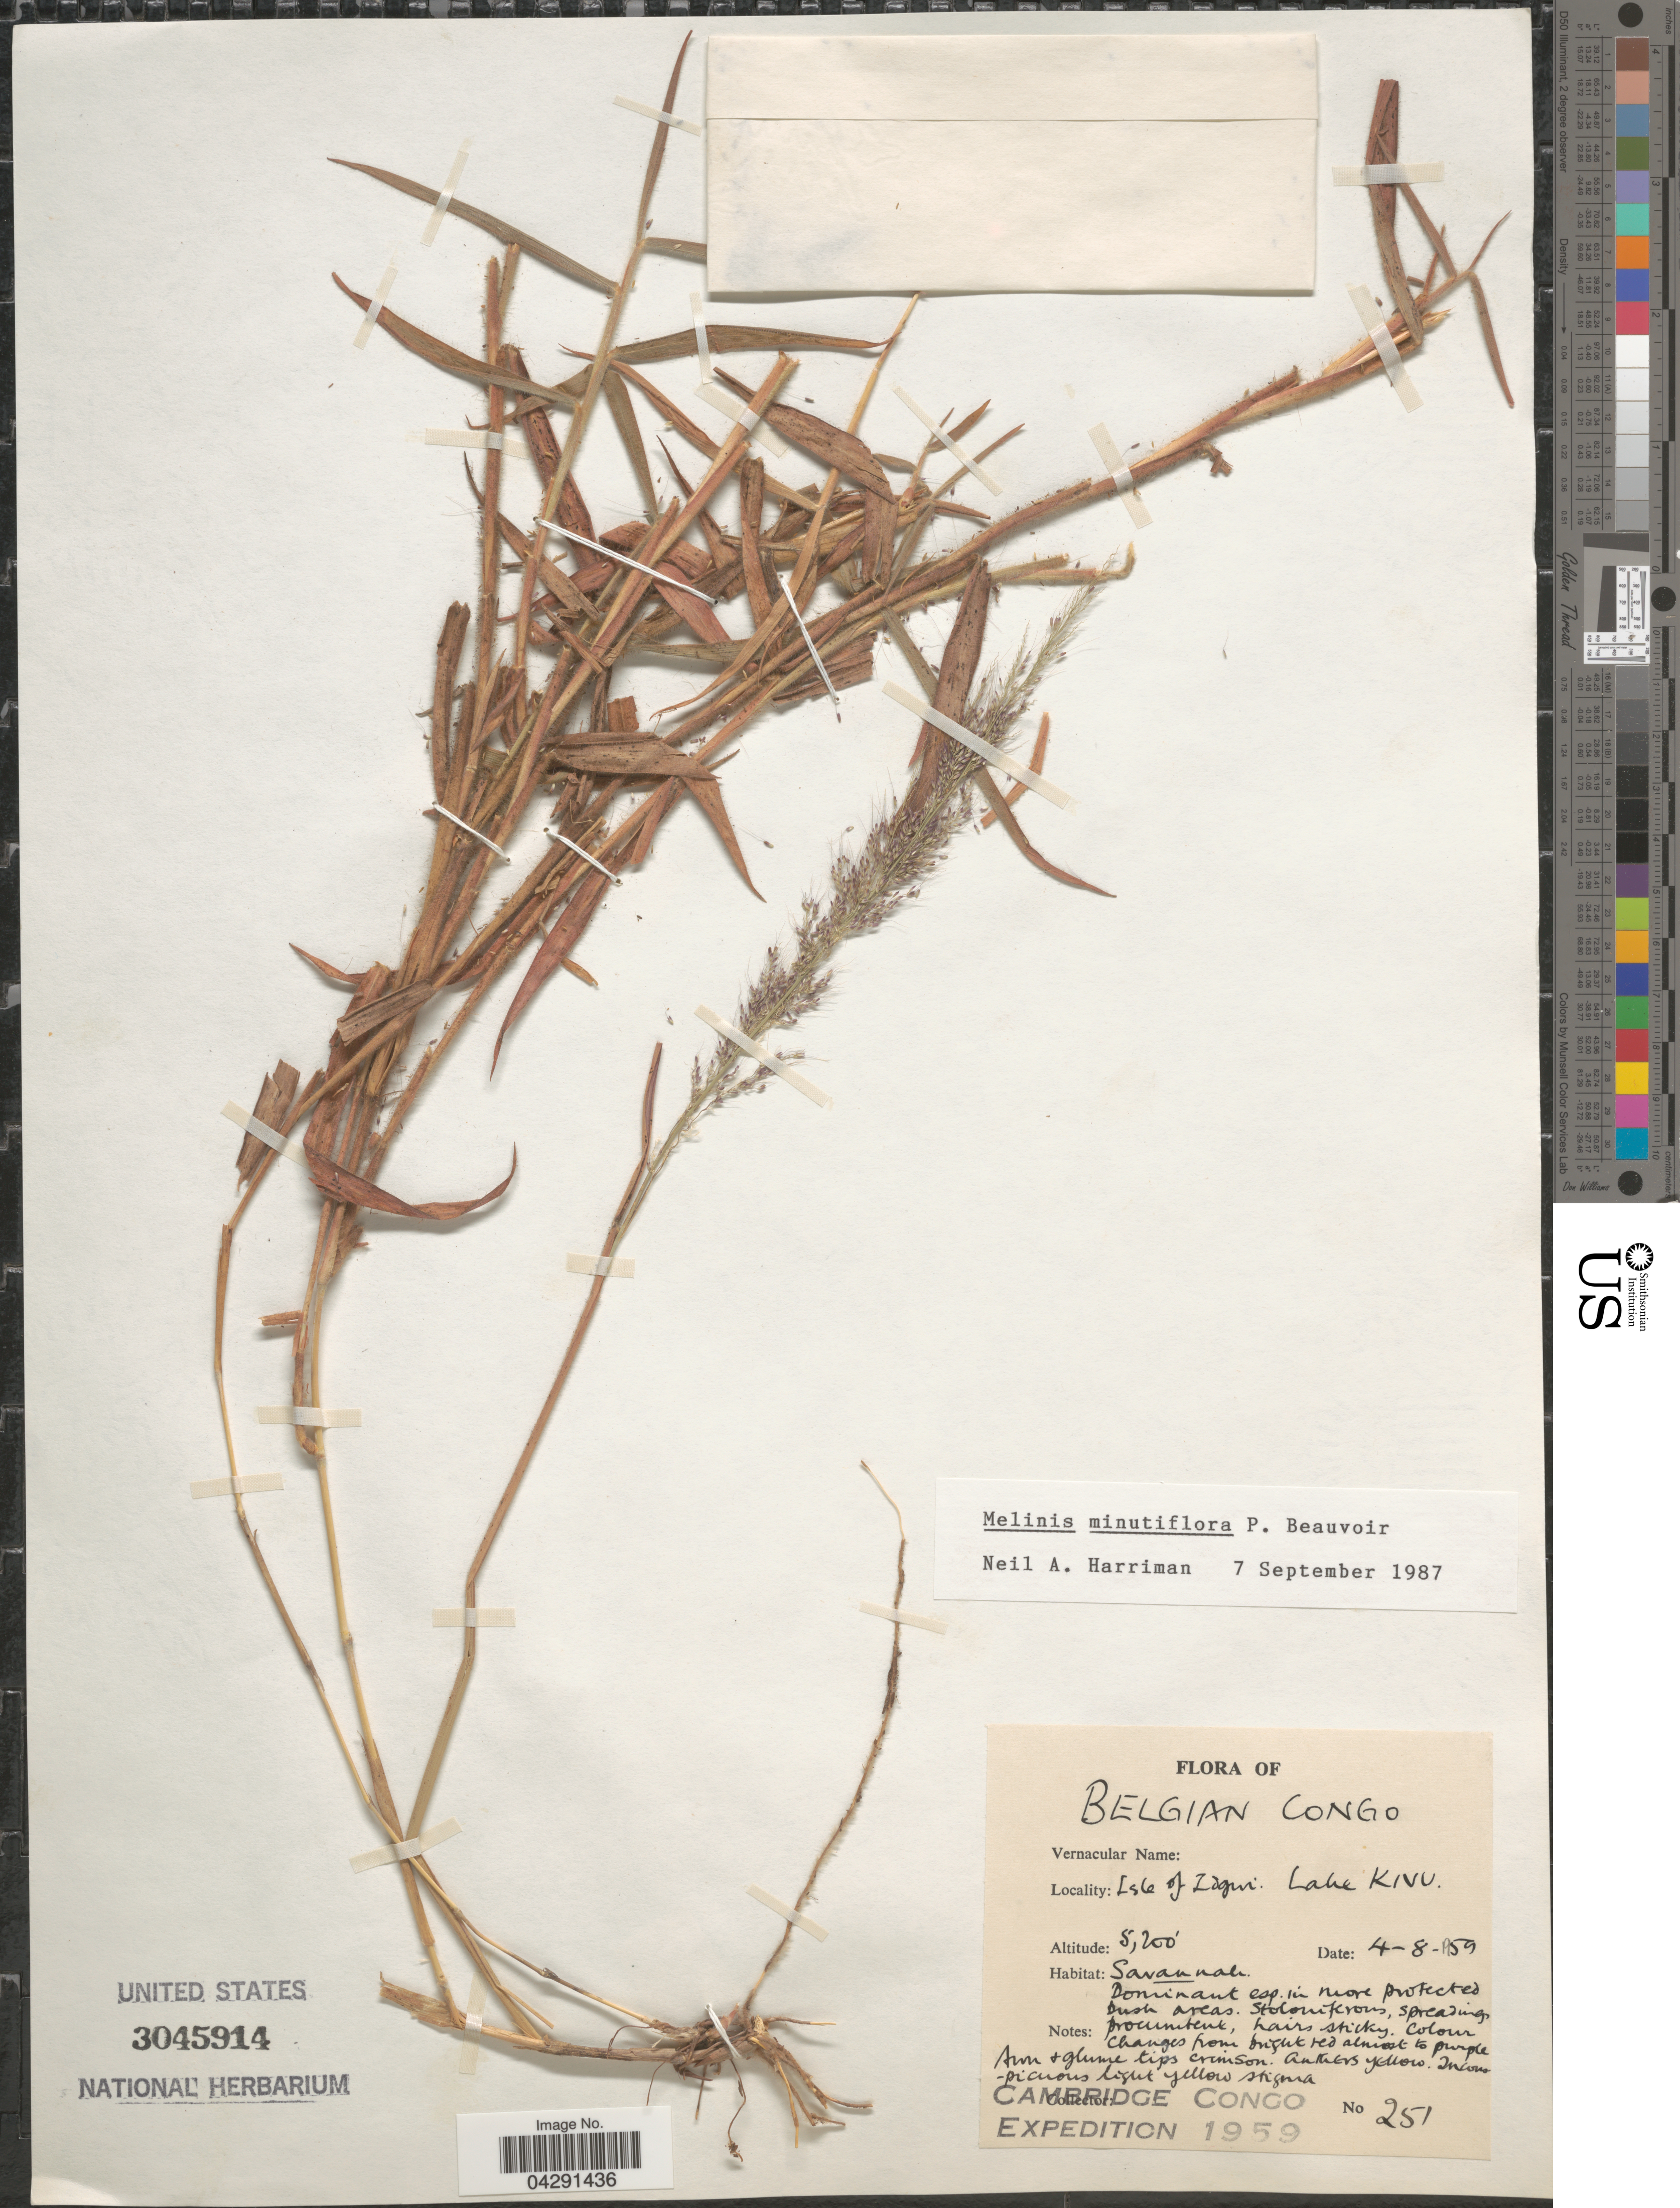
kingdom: Plantae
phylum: Tracheophyta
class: Liliopsida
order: Poales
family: Poaceae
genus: Melinis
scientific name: Melinis minutiflora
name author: P. Beauv.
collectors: Cambridge Congo Expedition 1959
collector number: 251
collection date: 1959-08-04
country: Congo, Democratic Republic of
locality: Belgian Congo. Isle of Idgwi: Lake Kivu. Cambridge Congo Expedition 1959.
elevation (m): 1585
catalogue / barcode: US 3045914